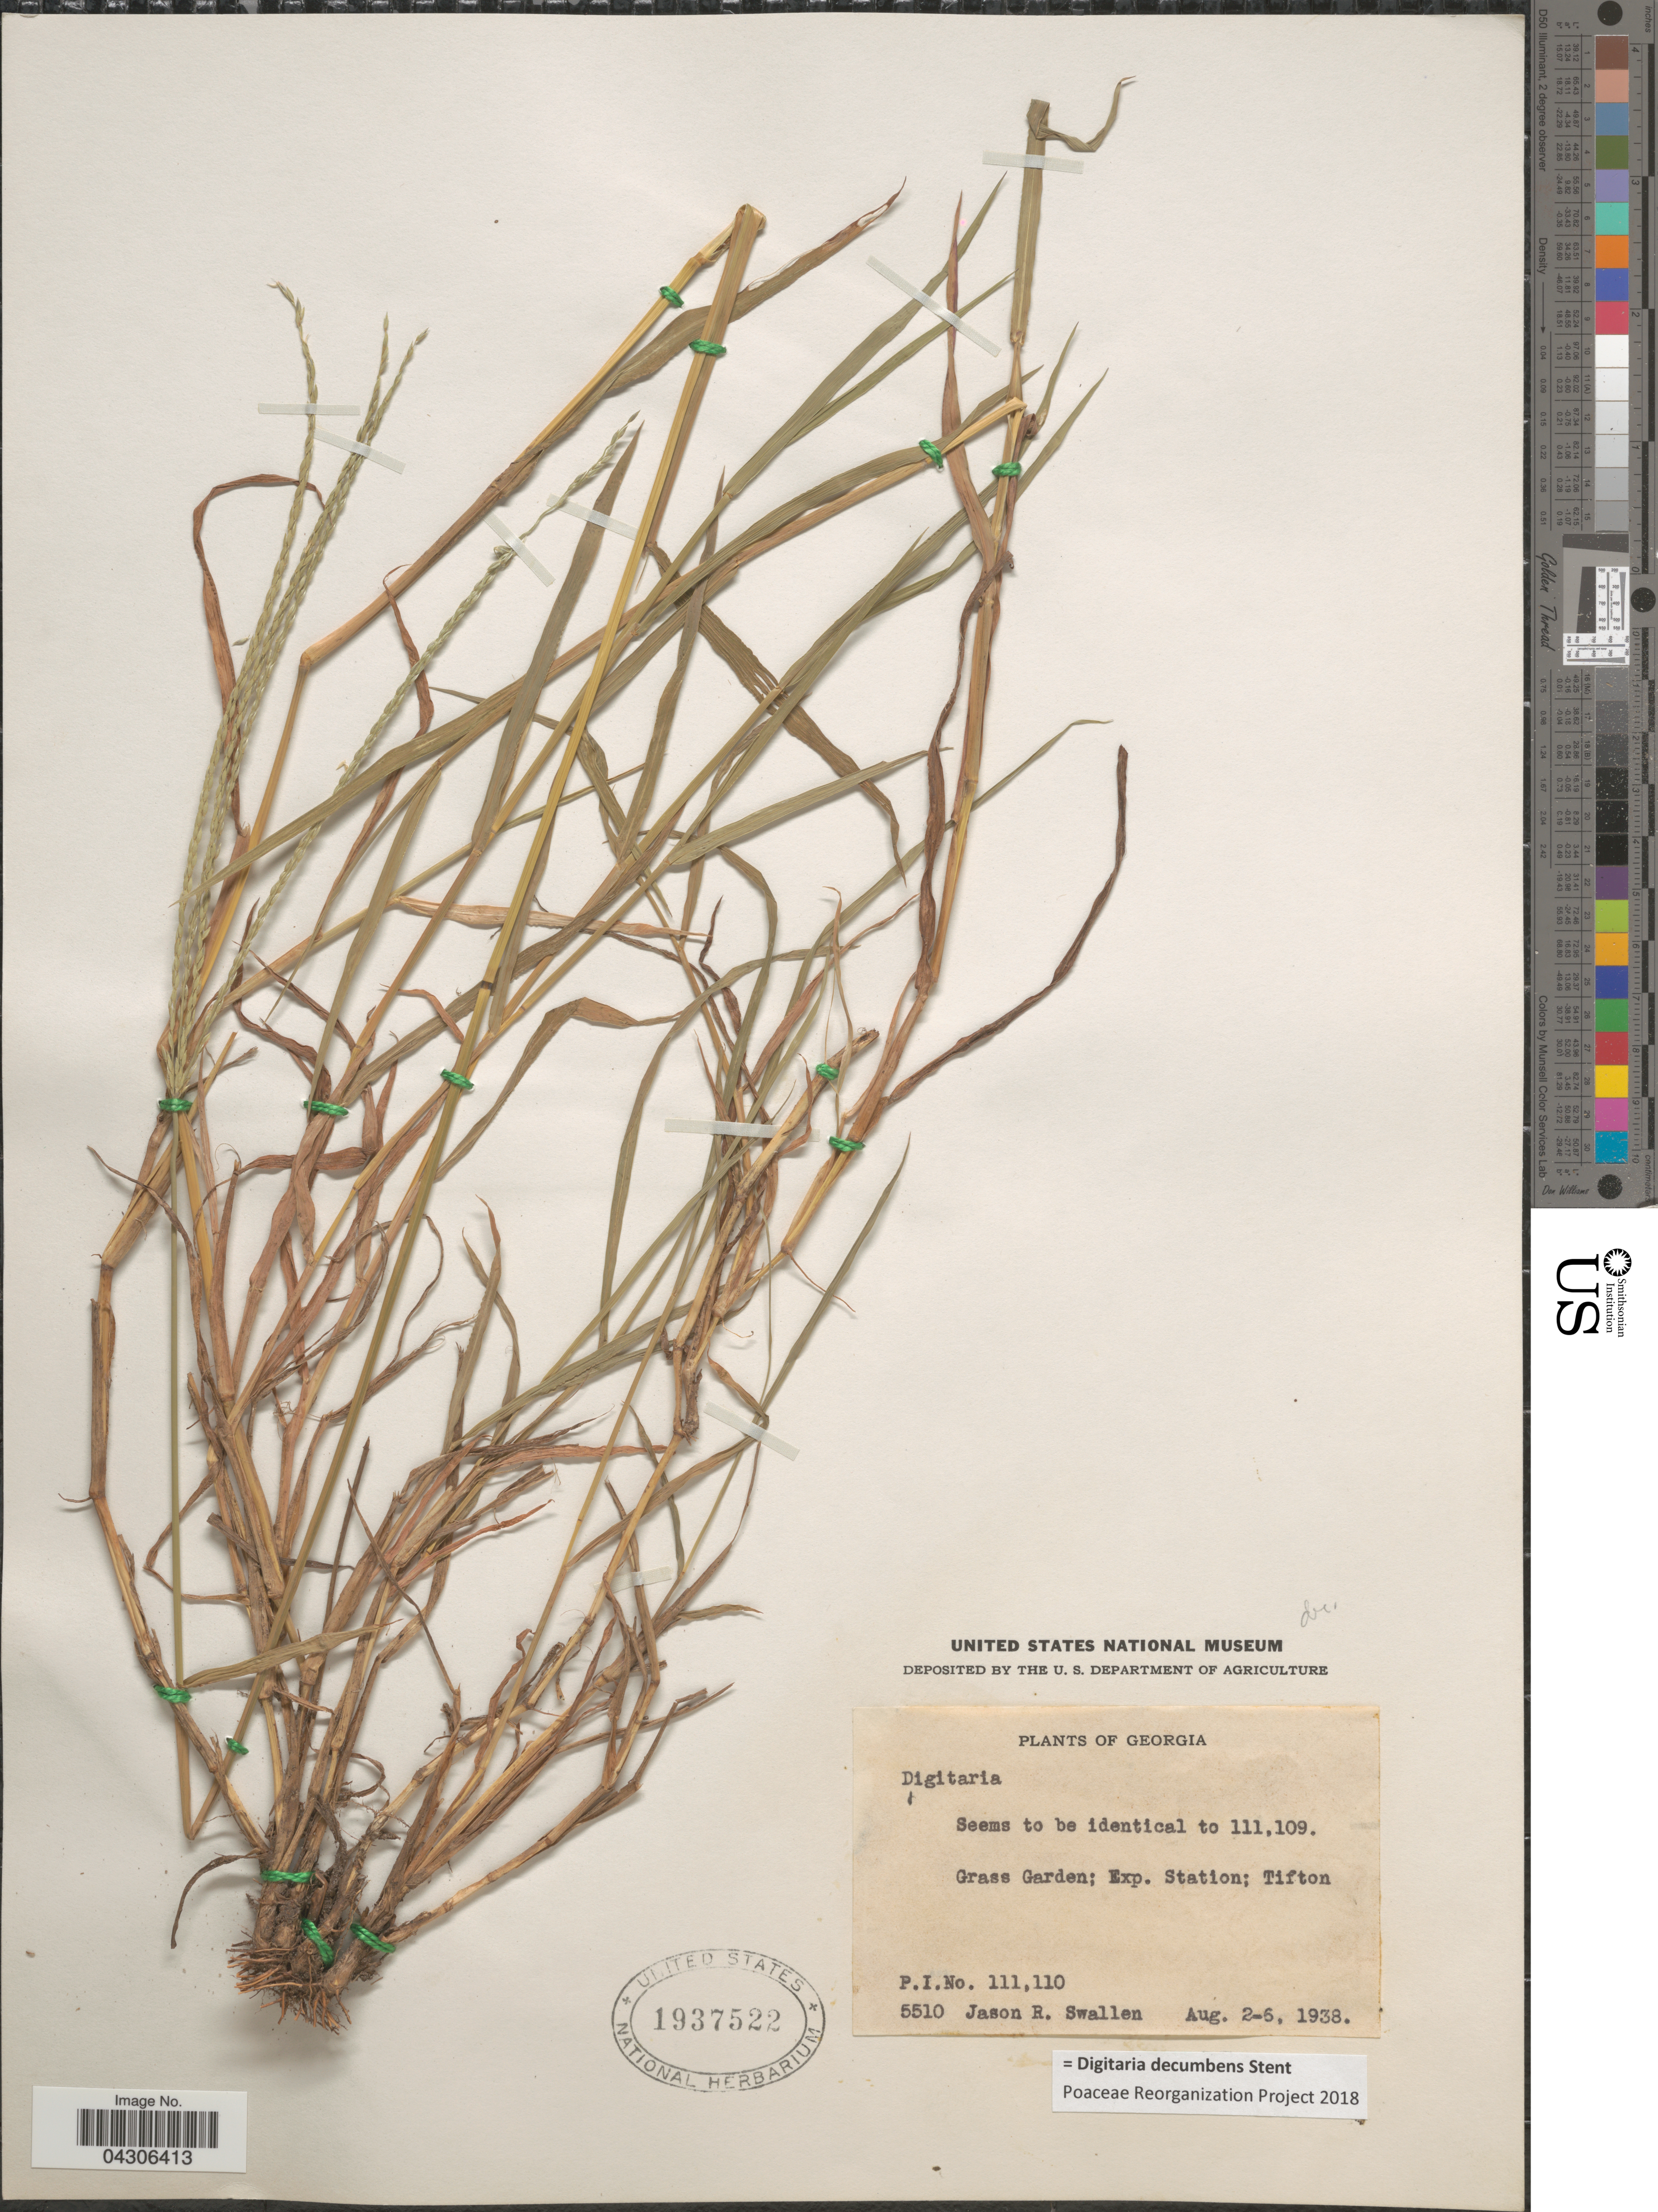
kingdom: Plantae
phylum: Tracheophyta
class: Liliopsida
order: Poales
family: Poaceae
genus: Digitaria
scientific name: Digitaria decumbens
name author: Stent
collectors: J. R. Swallen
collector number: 5510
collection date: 1938-08-02/1938-08-06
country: United States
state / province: Georgia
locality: Grass Garden; Exp. Station; Tifton.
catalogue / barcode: US 1937522